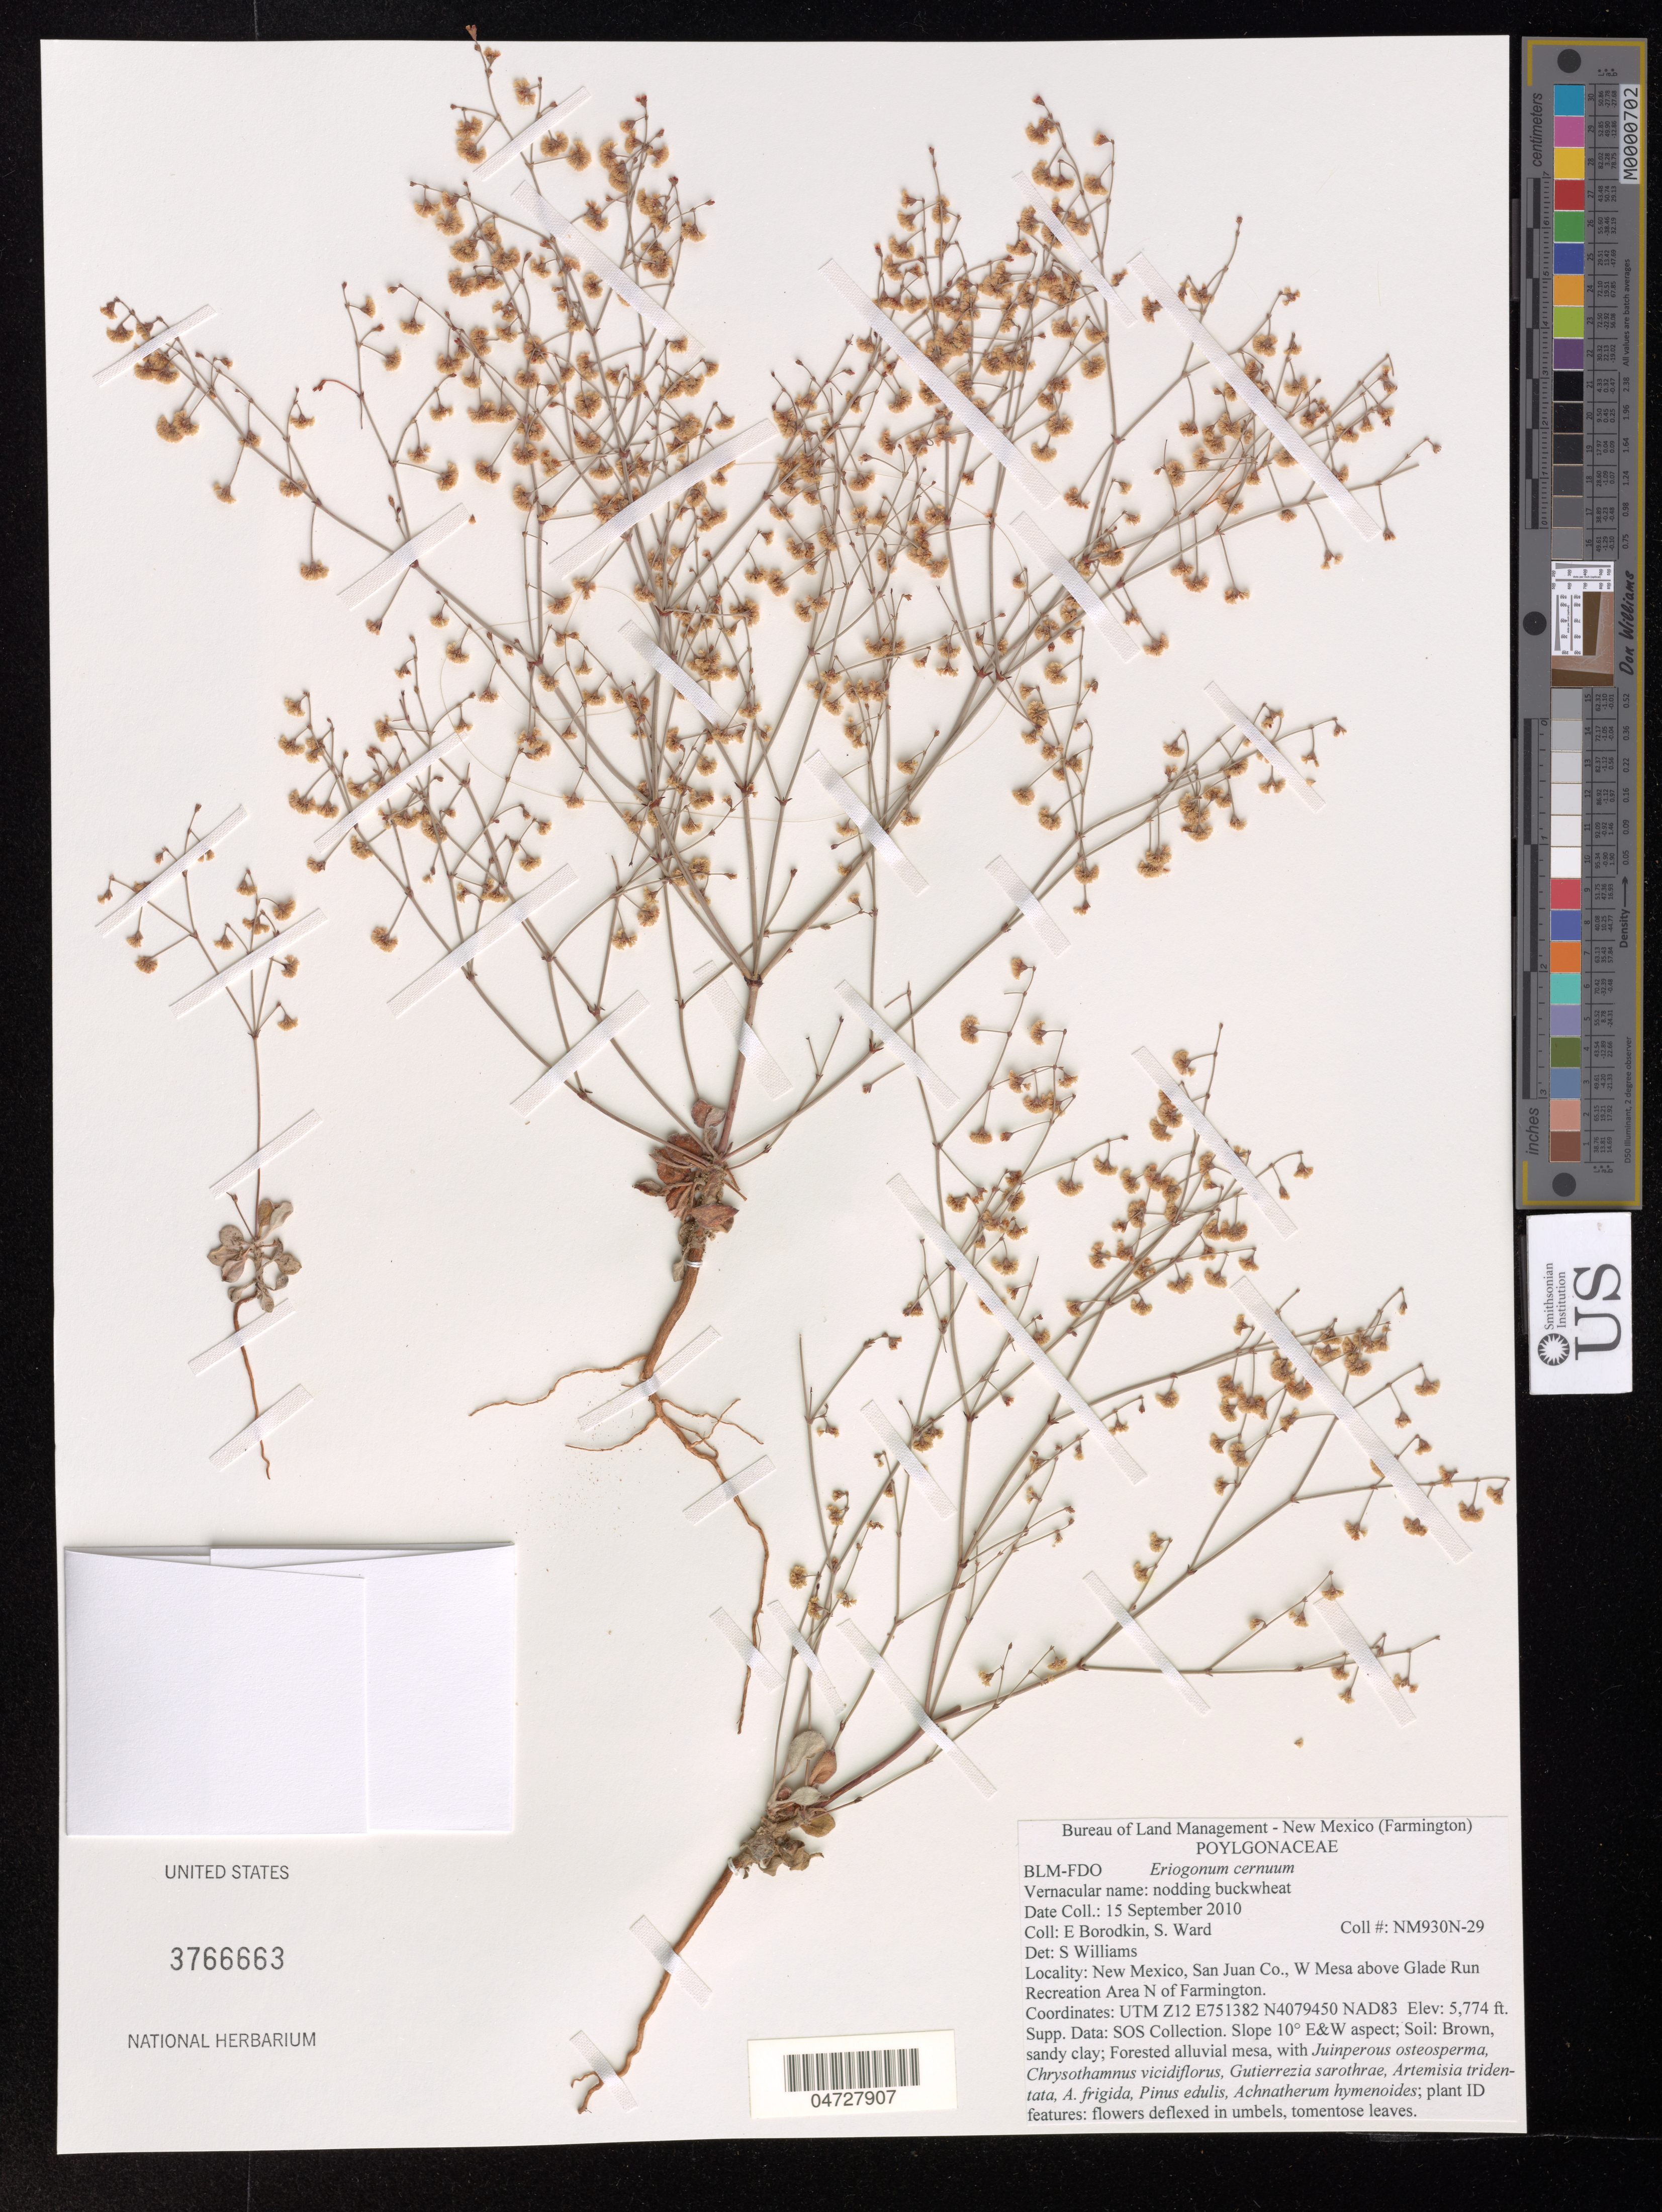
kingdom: Plantae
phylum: Tracheophyta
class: Magnoliopsida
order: Caryophyllales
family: Polygonaceae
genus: Eriogonum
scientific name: Eriogonum cernuum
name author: Nutt.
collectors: E. Borodkin & S. Ward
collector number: NM930N-29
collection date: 2010-09-15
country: United States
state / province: New Mexico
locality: San Juan Co., W Mesa above Glade Run Recreation Area N of Farmington.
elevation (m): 1760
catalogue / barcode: US 3766663